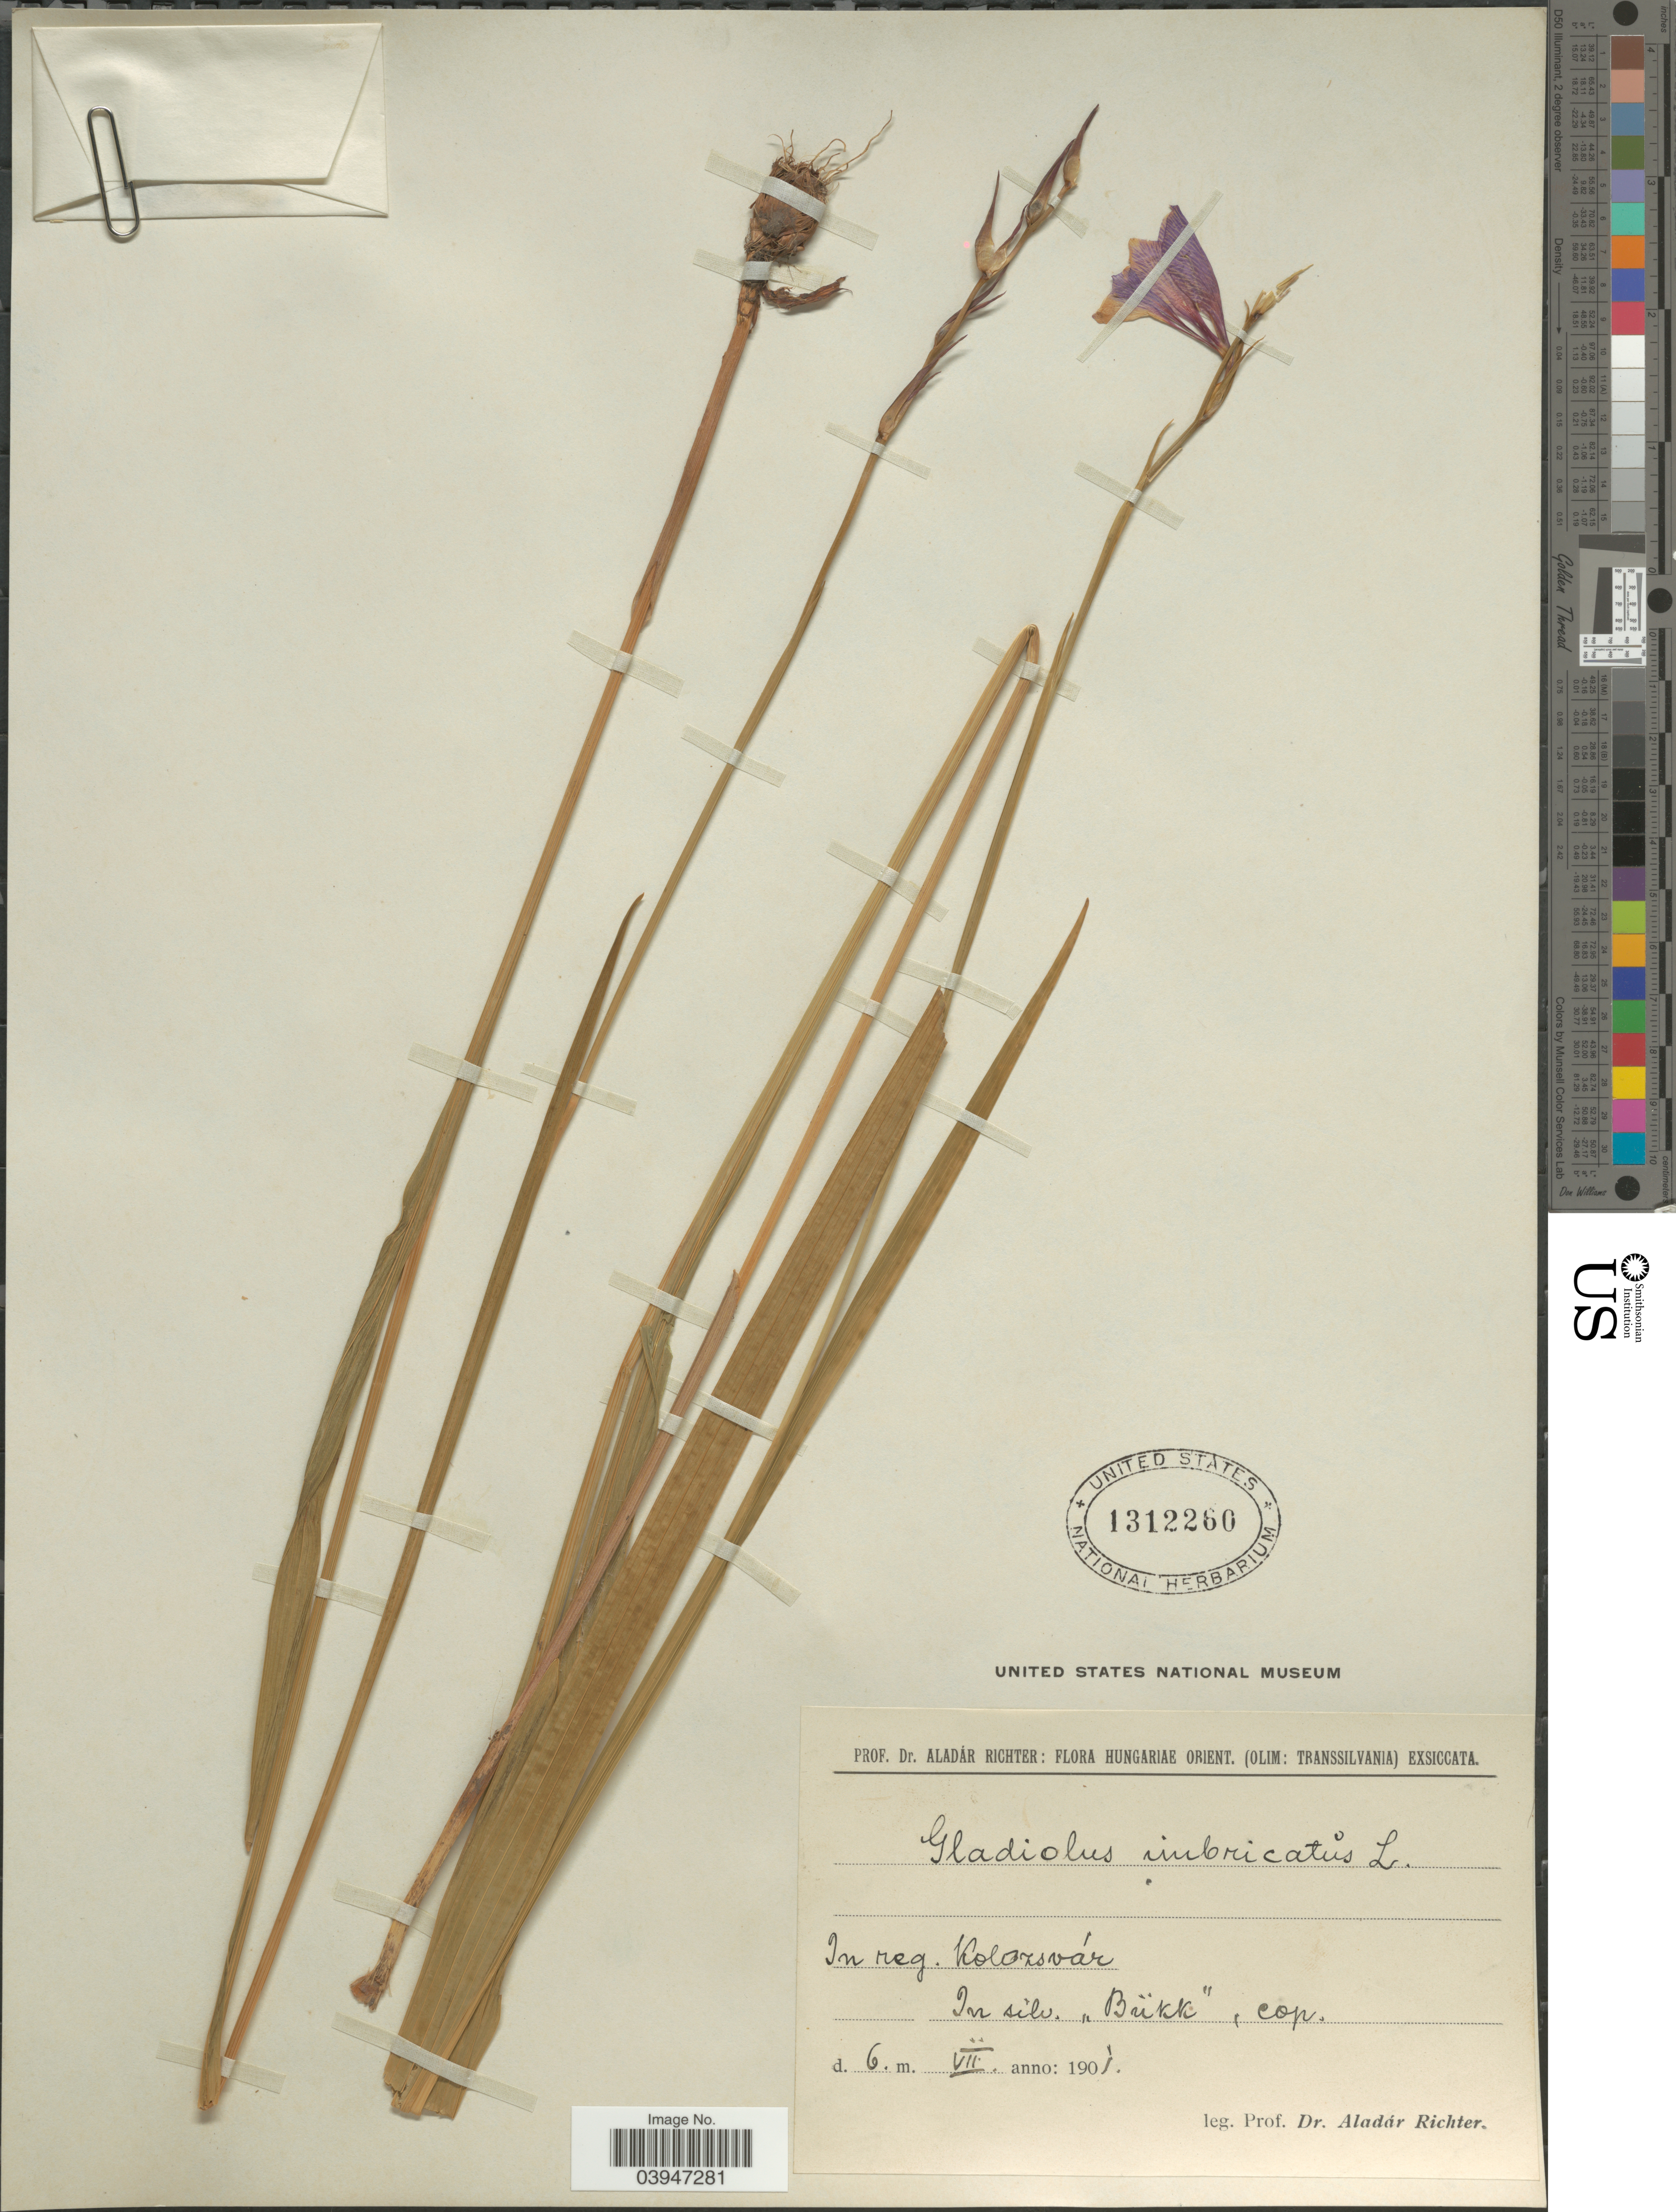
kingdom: Plantae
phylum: Tracheophyta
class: Liliopsida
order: Asparagales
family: Iridaceae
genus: Gladiolus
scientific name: Gladiolus imbricatus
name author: L.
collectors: A. Richter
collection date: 1905-07-06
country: Romania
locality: Hungariae Orient. (Olim: Transsilvania). In reg. Kolozsvár. In silv. "Bükk", cop.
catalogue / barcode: US 1312260